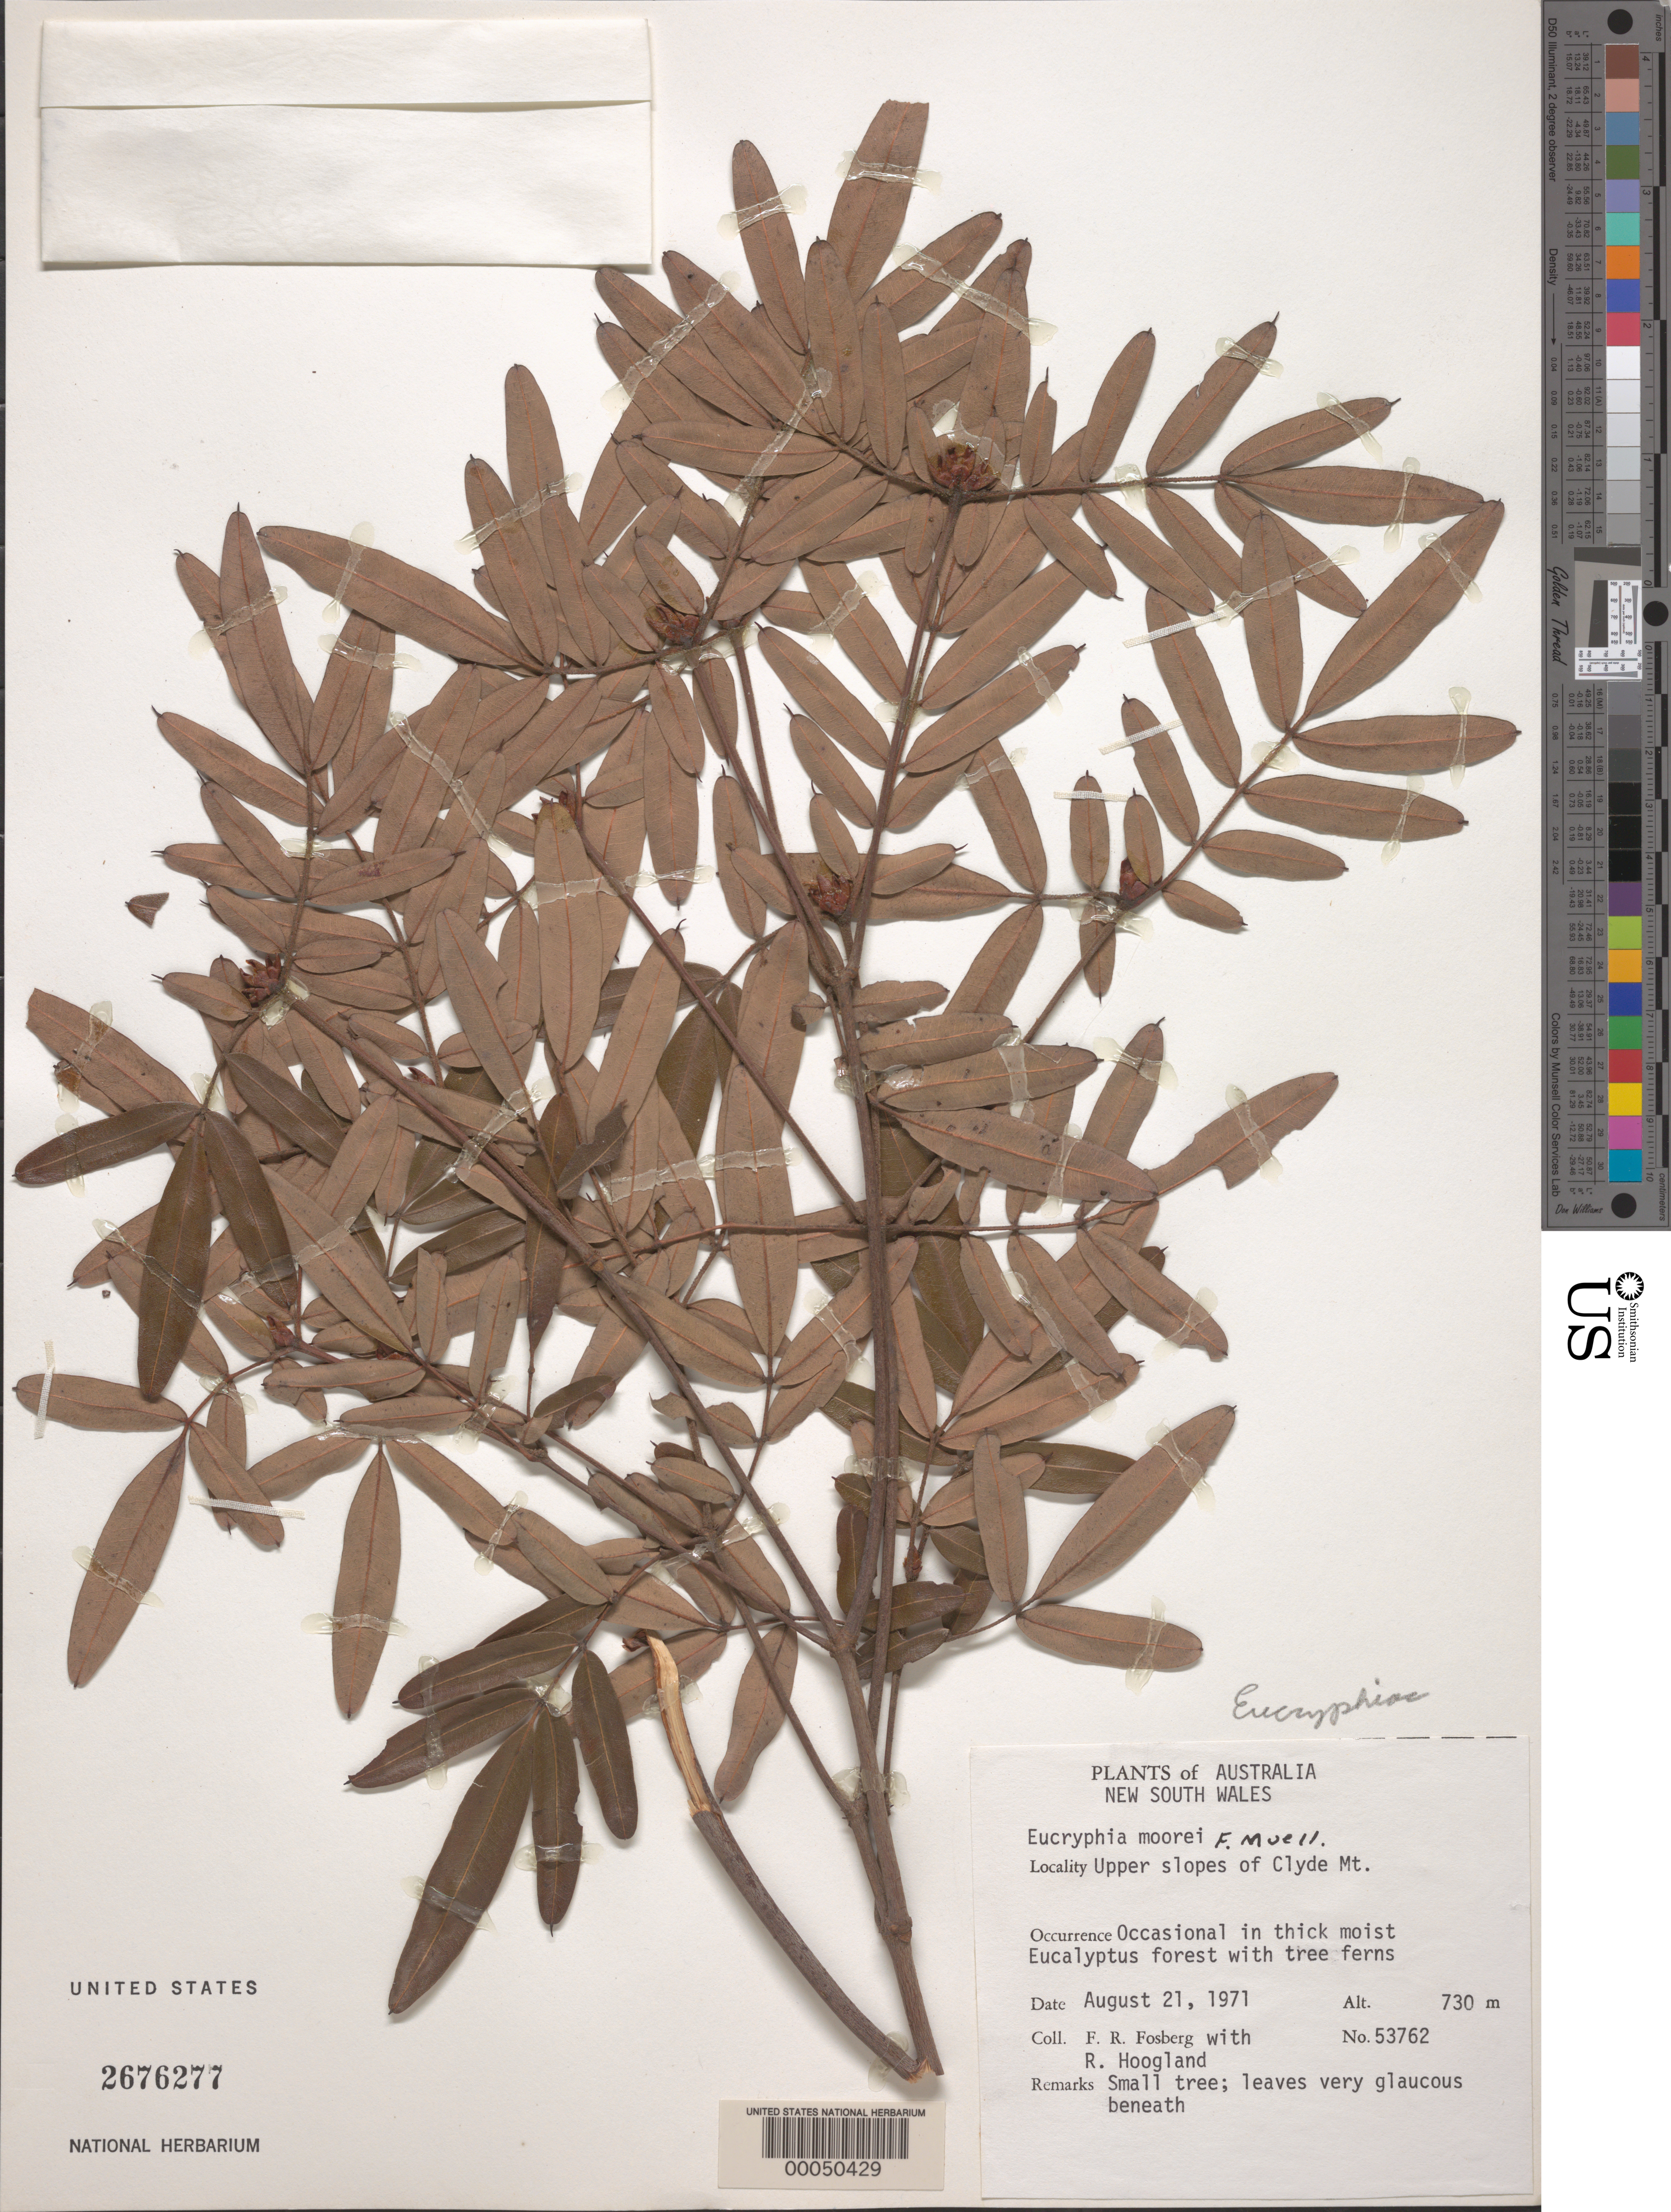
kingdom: Plantae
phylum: Tracheophyta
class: Magnoliopsida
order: Oxalidales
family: Cunoniaceae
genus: Eucryphia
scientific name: Eucryphia moorei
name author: F. Muell.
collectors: F. R. Fosberg & R. D. Hoogland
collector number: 53762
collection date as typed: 21 Aug 1971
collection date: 1971-08-21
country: Australia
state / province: New South Wales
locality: Upper slopes of clyde mt.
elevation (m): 730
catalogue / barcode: US 2676277